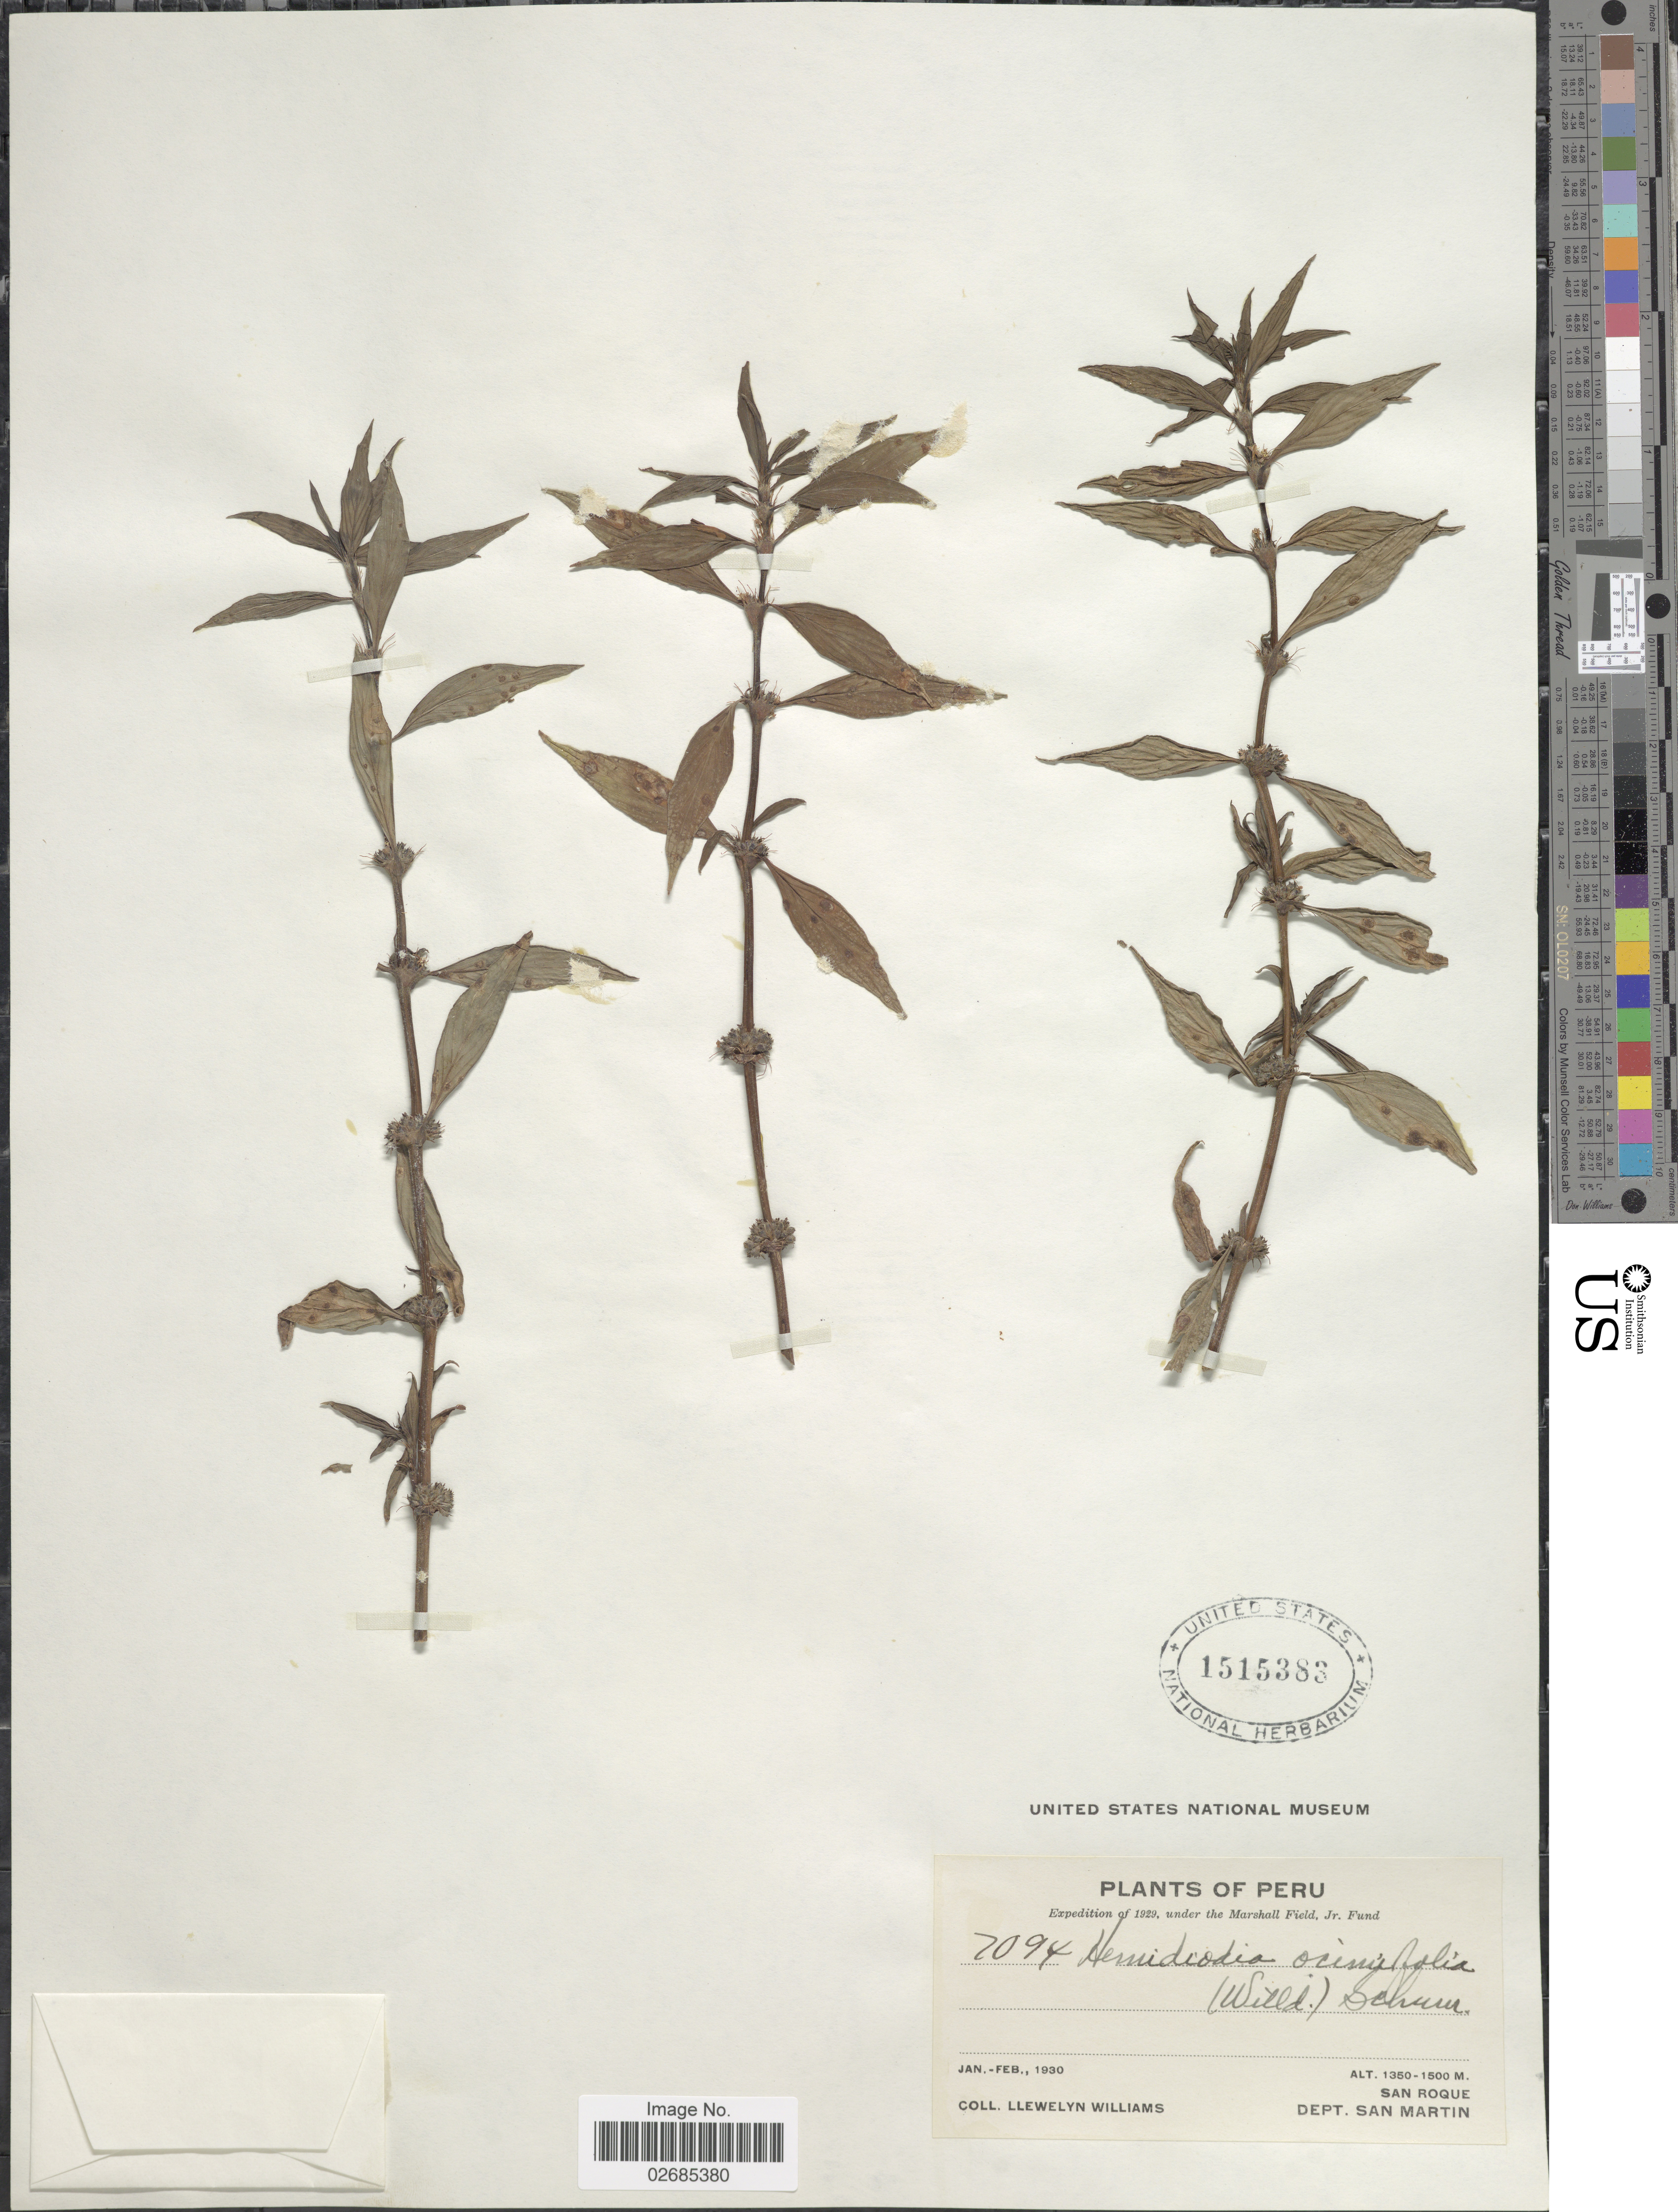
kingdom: Plantae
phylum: Tracheophyta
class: Magnoliopsida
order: Gentianales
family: Rubiaceae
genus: Hemidiodia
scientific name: Hemidiodia ocimifolia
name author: (Willd.) K. Schum.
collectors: Ll. Williams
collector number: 7094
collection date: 1930-01/1930-02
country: Peru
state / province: San Martín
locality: San Roque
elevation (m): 1350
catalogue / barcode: US 1515383